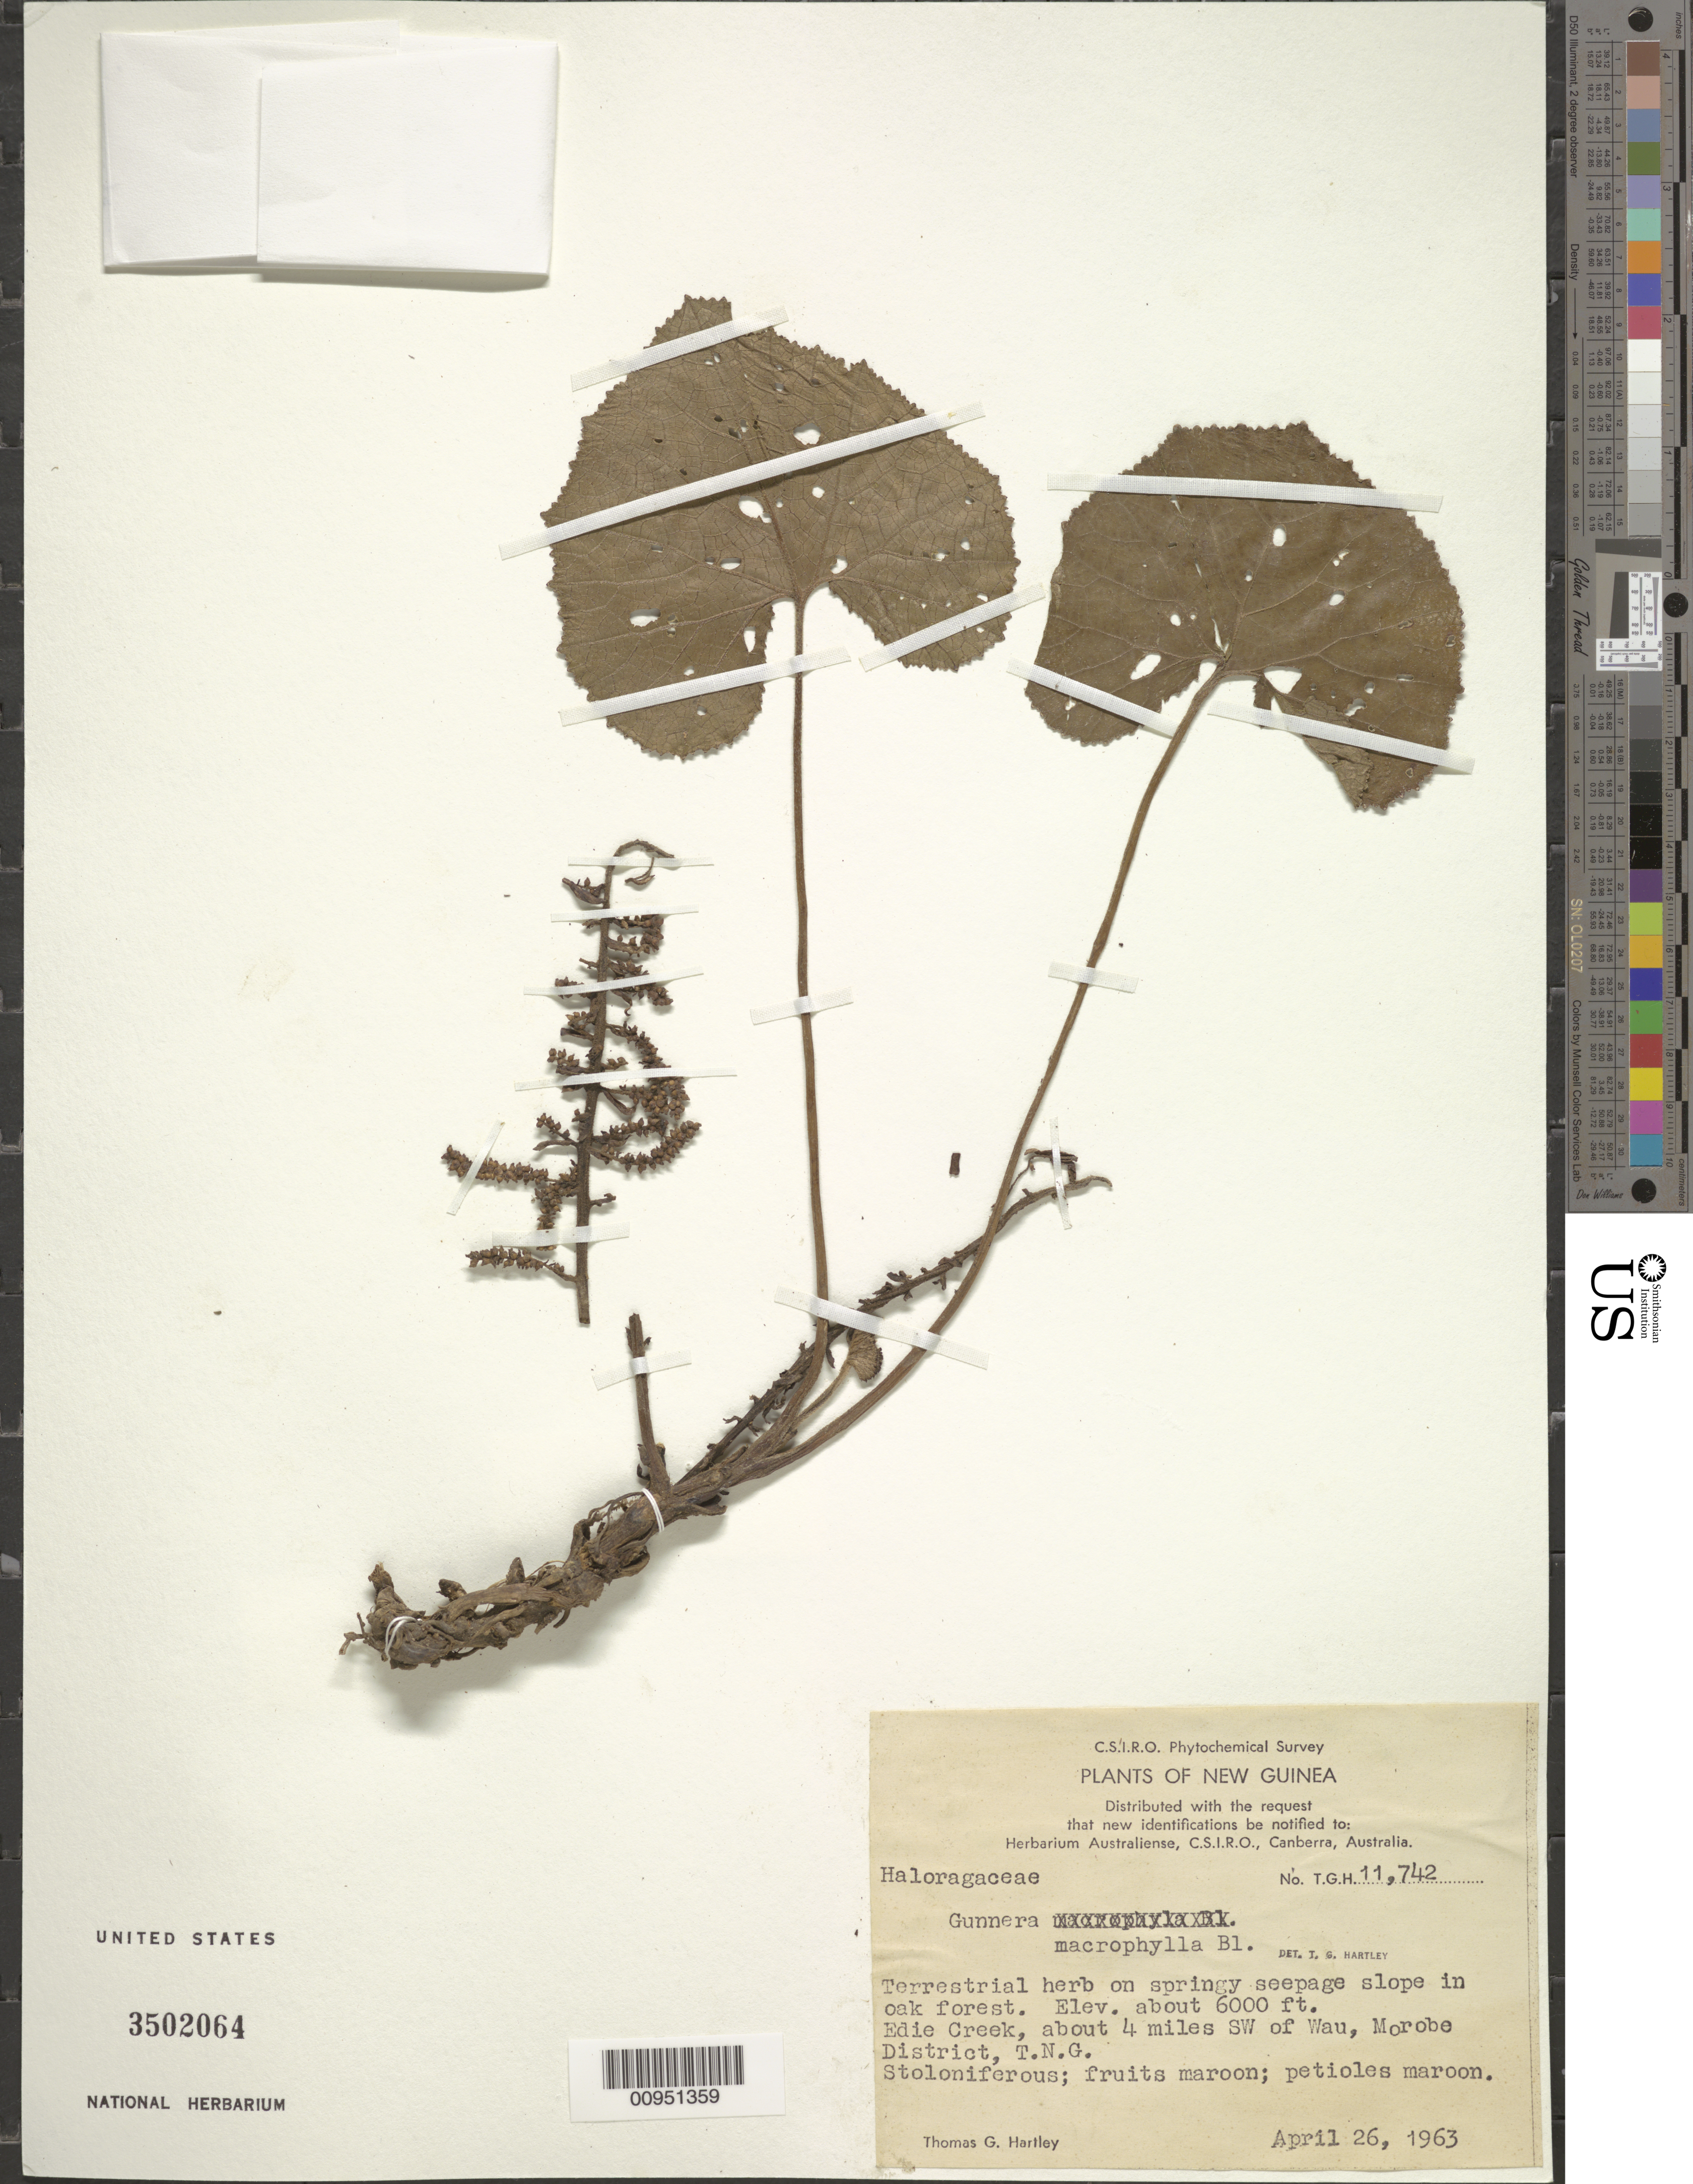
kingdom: Plantae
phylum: Tracheophyta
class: Magnoliopsida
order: Gunnerales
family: Gunneraceae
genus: Gunnera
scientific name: Gunnera macrophylla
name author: Blume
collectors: T. G. Hartley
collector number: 11742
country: Papua New Guinea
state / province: Morobe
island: New Guinea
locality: Edie Creek, SW of Wau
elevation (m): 1829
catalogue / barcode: US 3502064